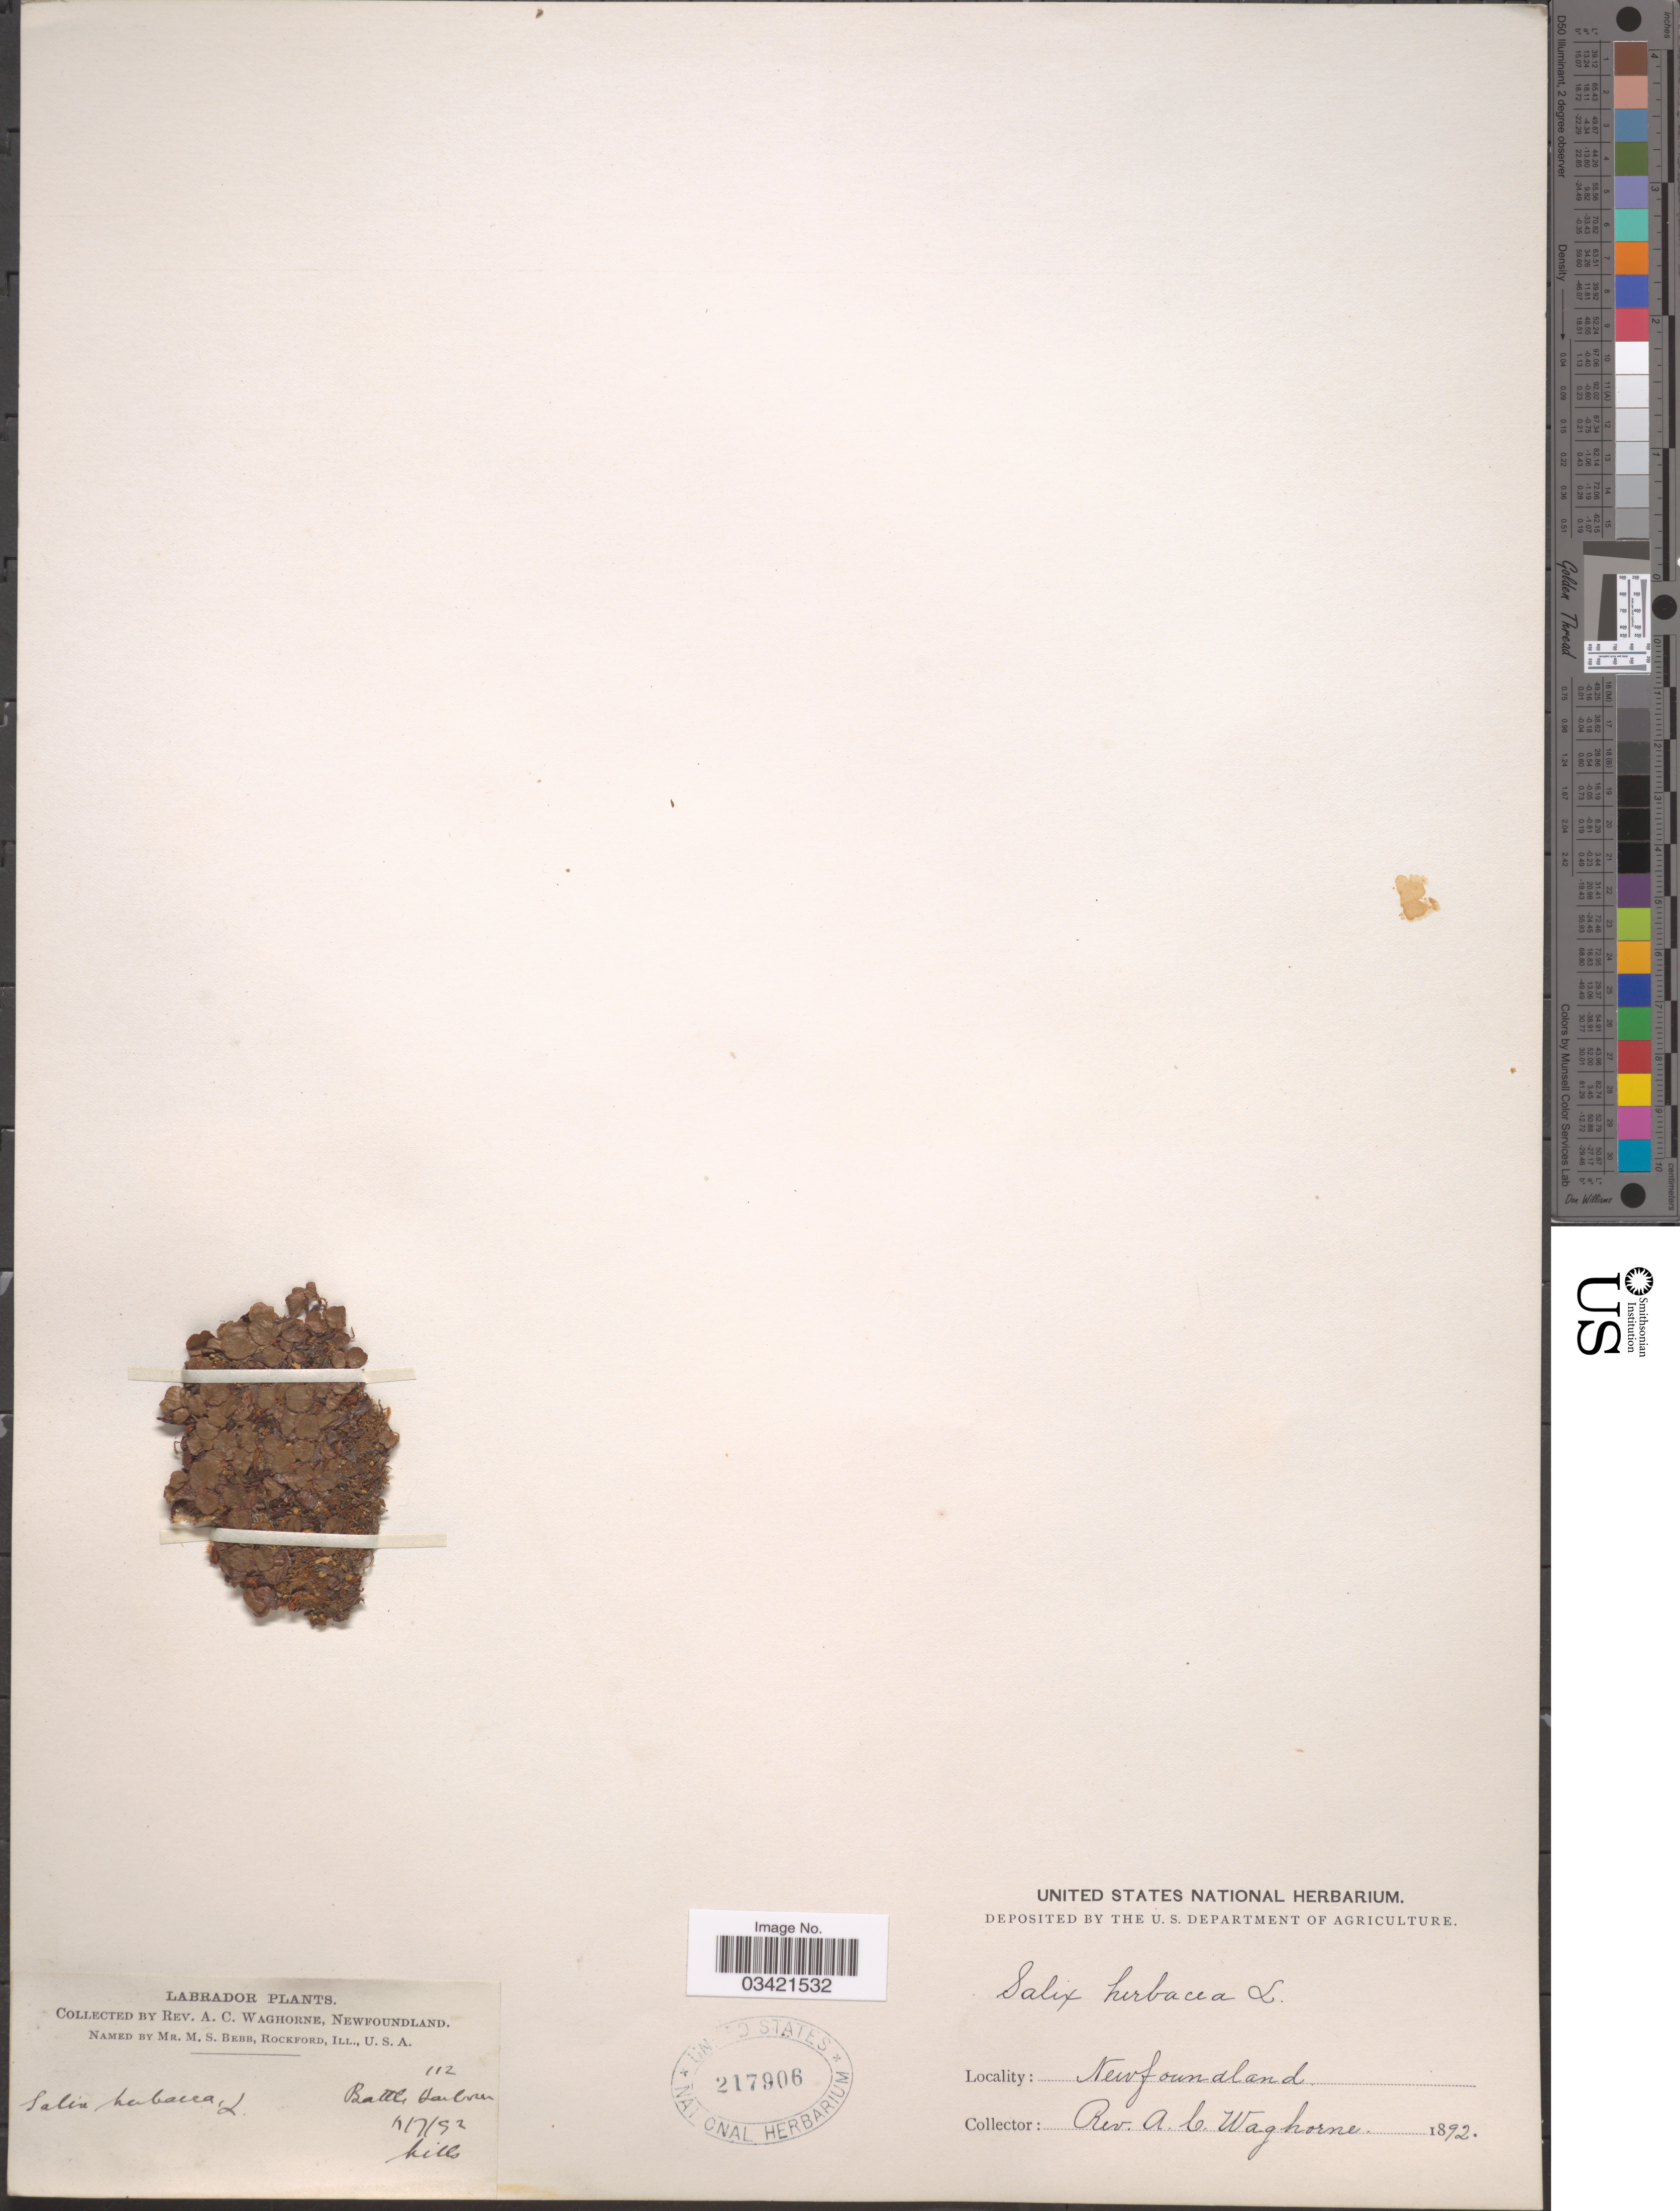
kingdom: Plantae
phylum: Tracheophyta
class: Magnoliopsida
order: Malpighiales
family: Salicaceae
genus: Salix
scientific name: Salix herbacea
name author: L.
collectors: A. Waghorne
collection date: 1892-07-11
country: Canada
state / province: Newfoundland and Labrador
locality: Labrador. Battle Harbour hills.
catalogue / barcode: US 217906